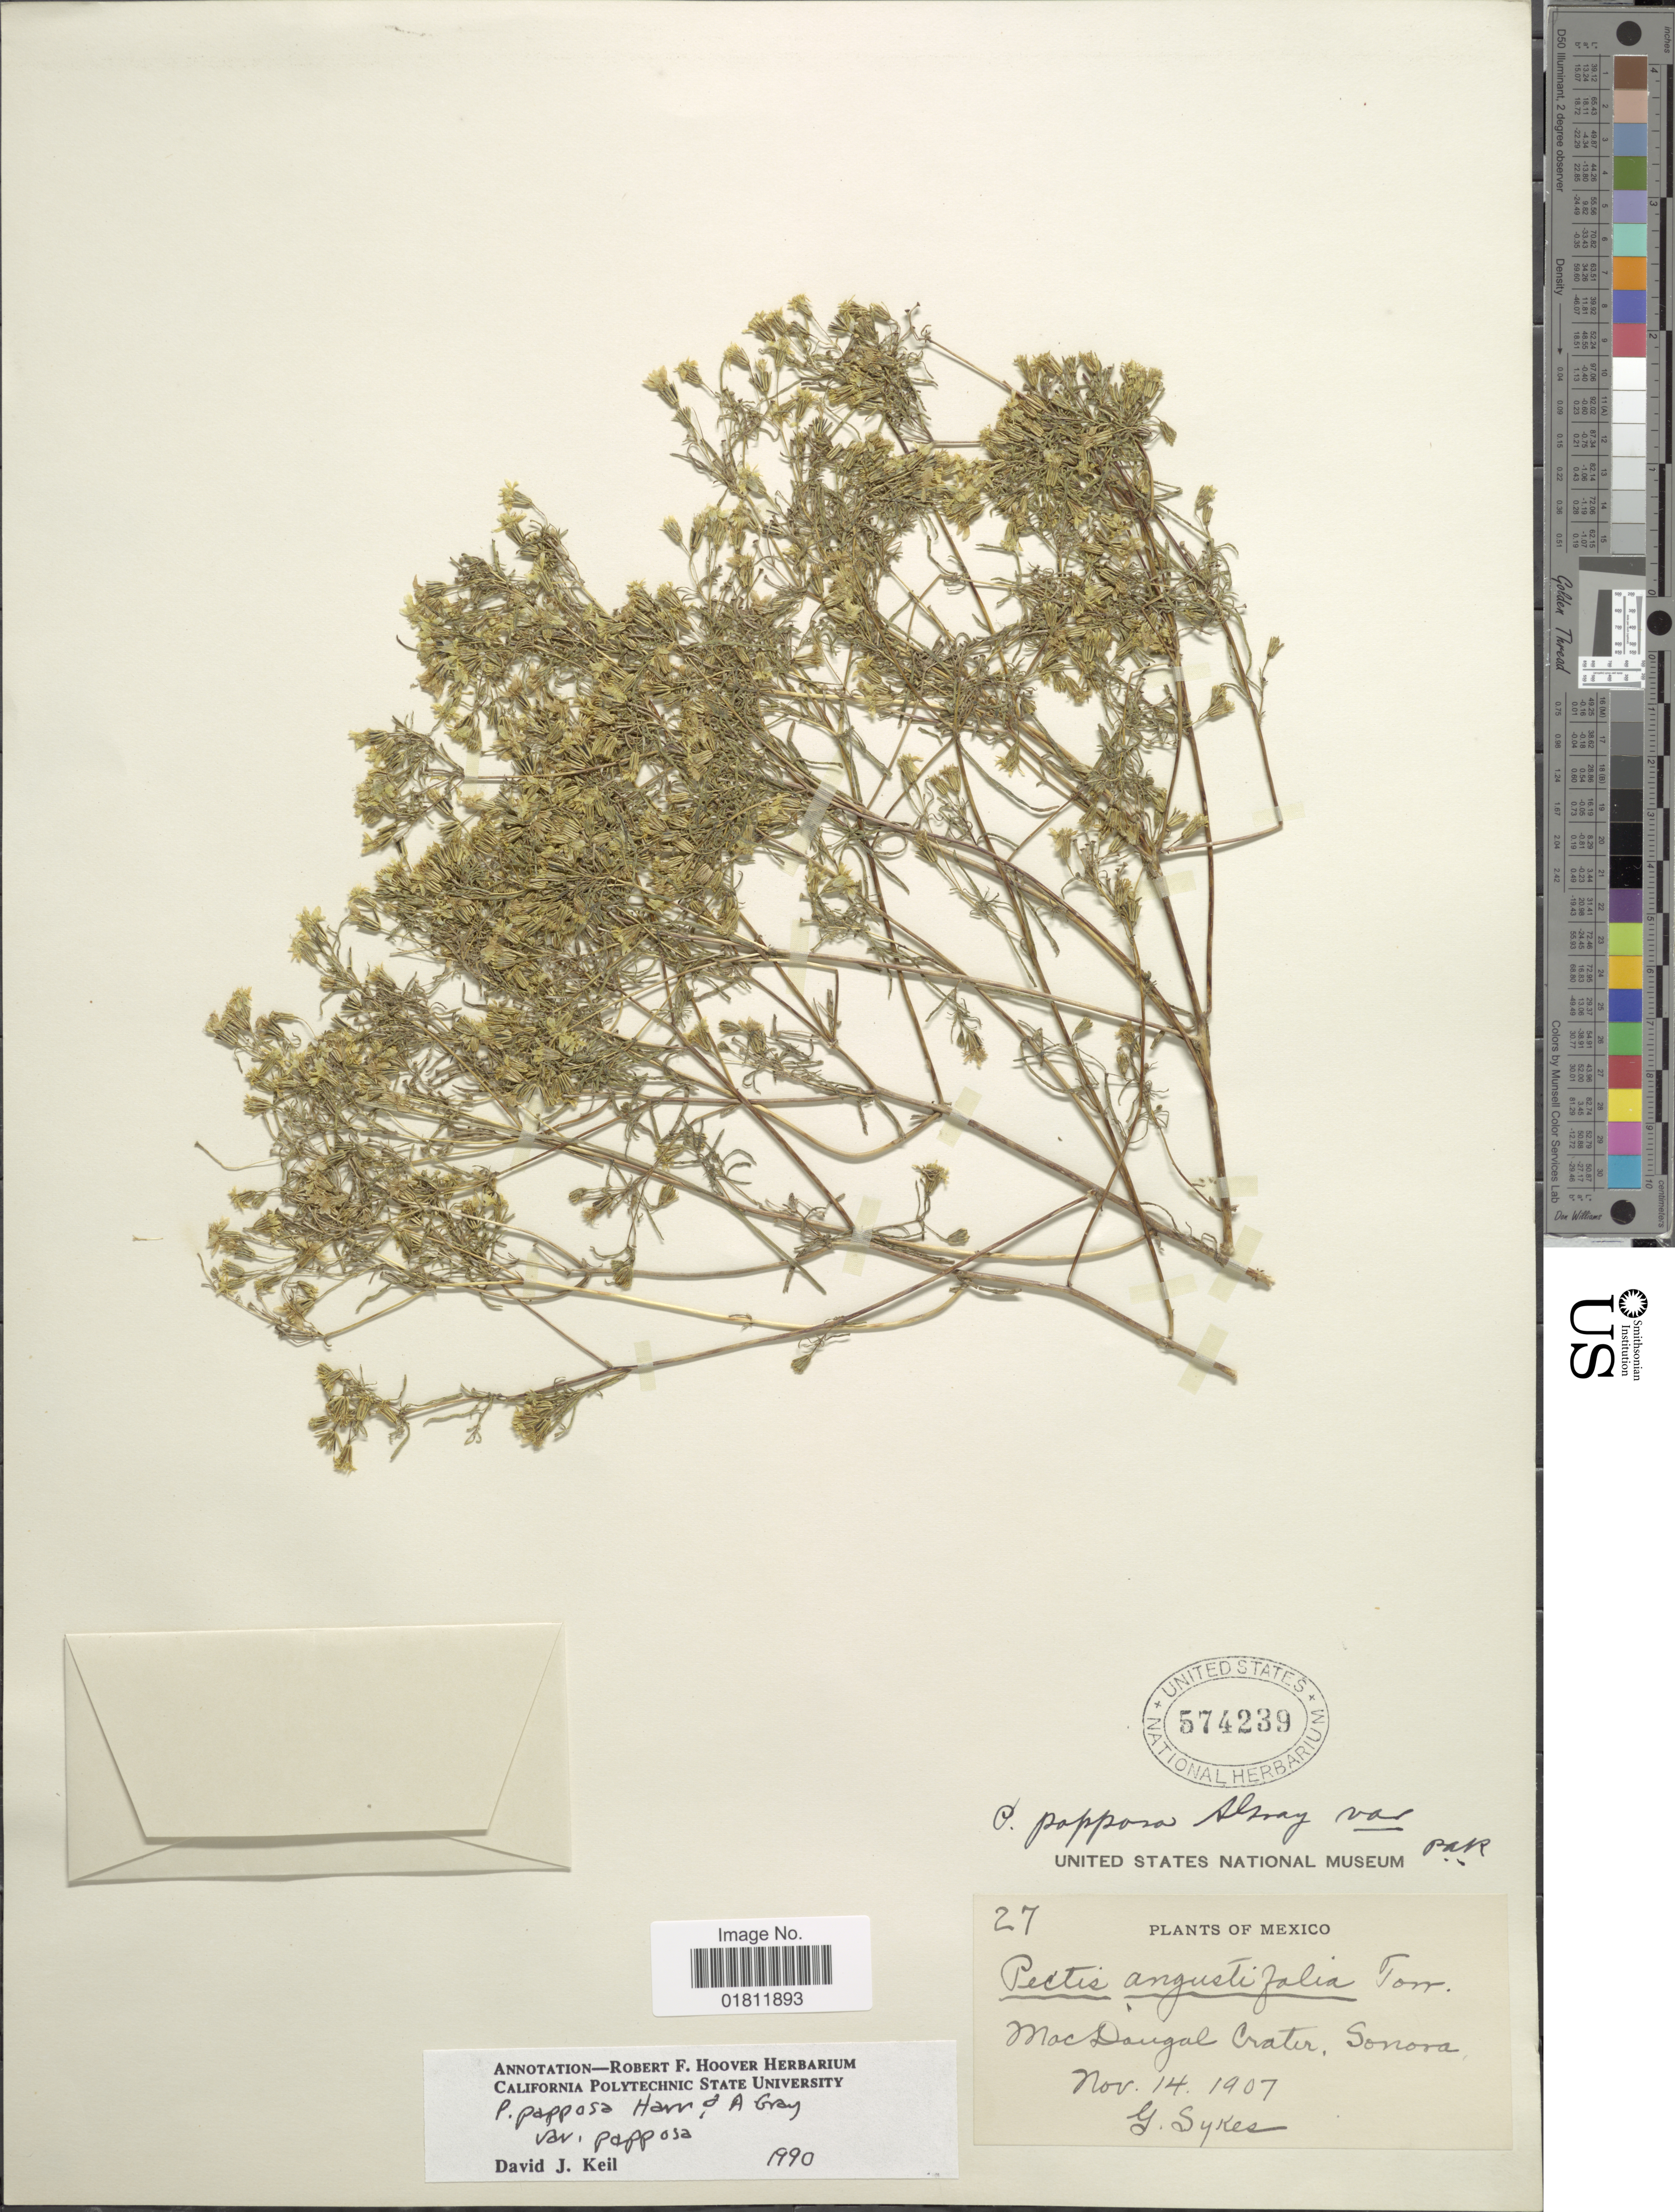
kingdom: Plantae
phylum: Tracheophyta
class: Magnoliopsida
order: Asterales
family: Asteraceae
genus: Pectis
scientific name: Pectis papposa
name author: Harv. & A. Gray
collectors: G. Sykes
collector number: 27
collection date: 1907-11-14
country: Mexico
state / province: Sonora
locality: MacDougal Crater, Sonora.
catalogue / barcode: US 574239